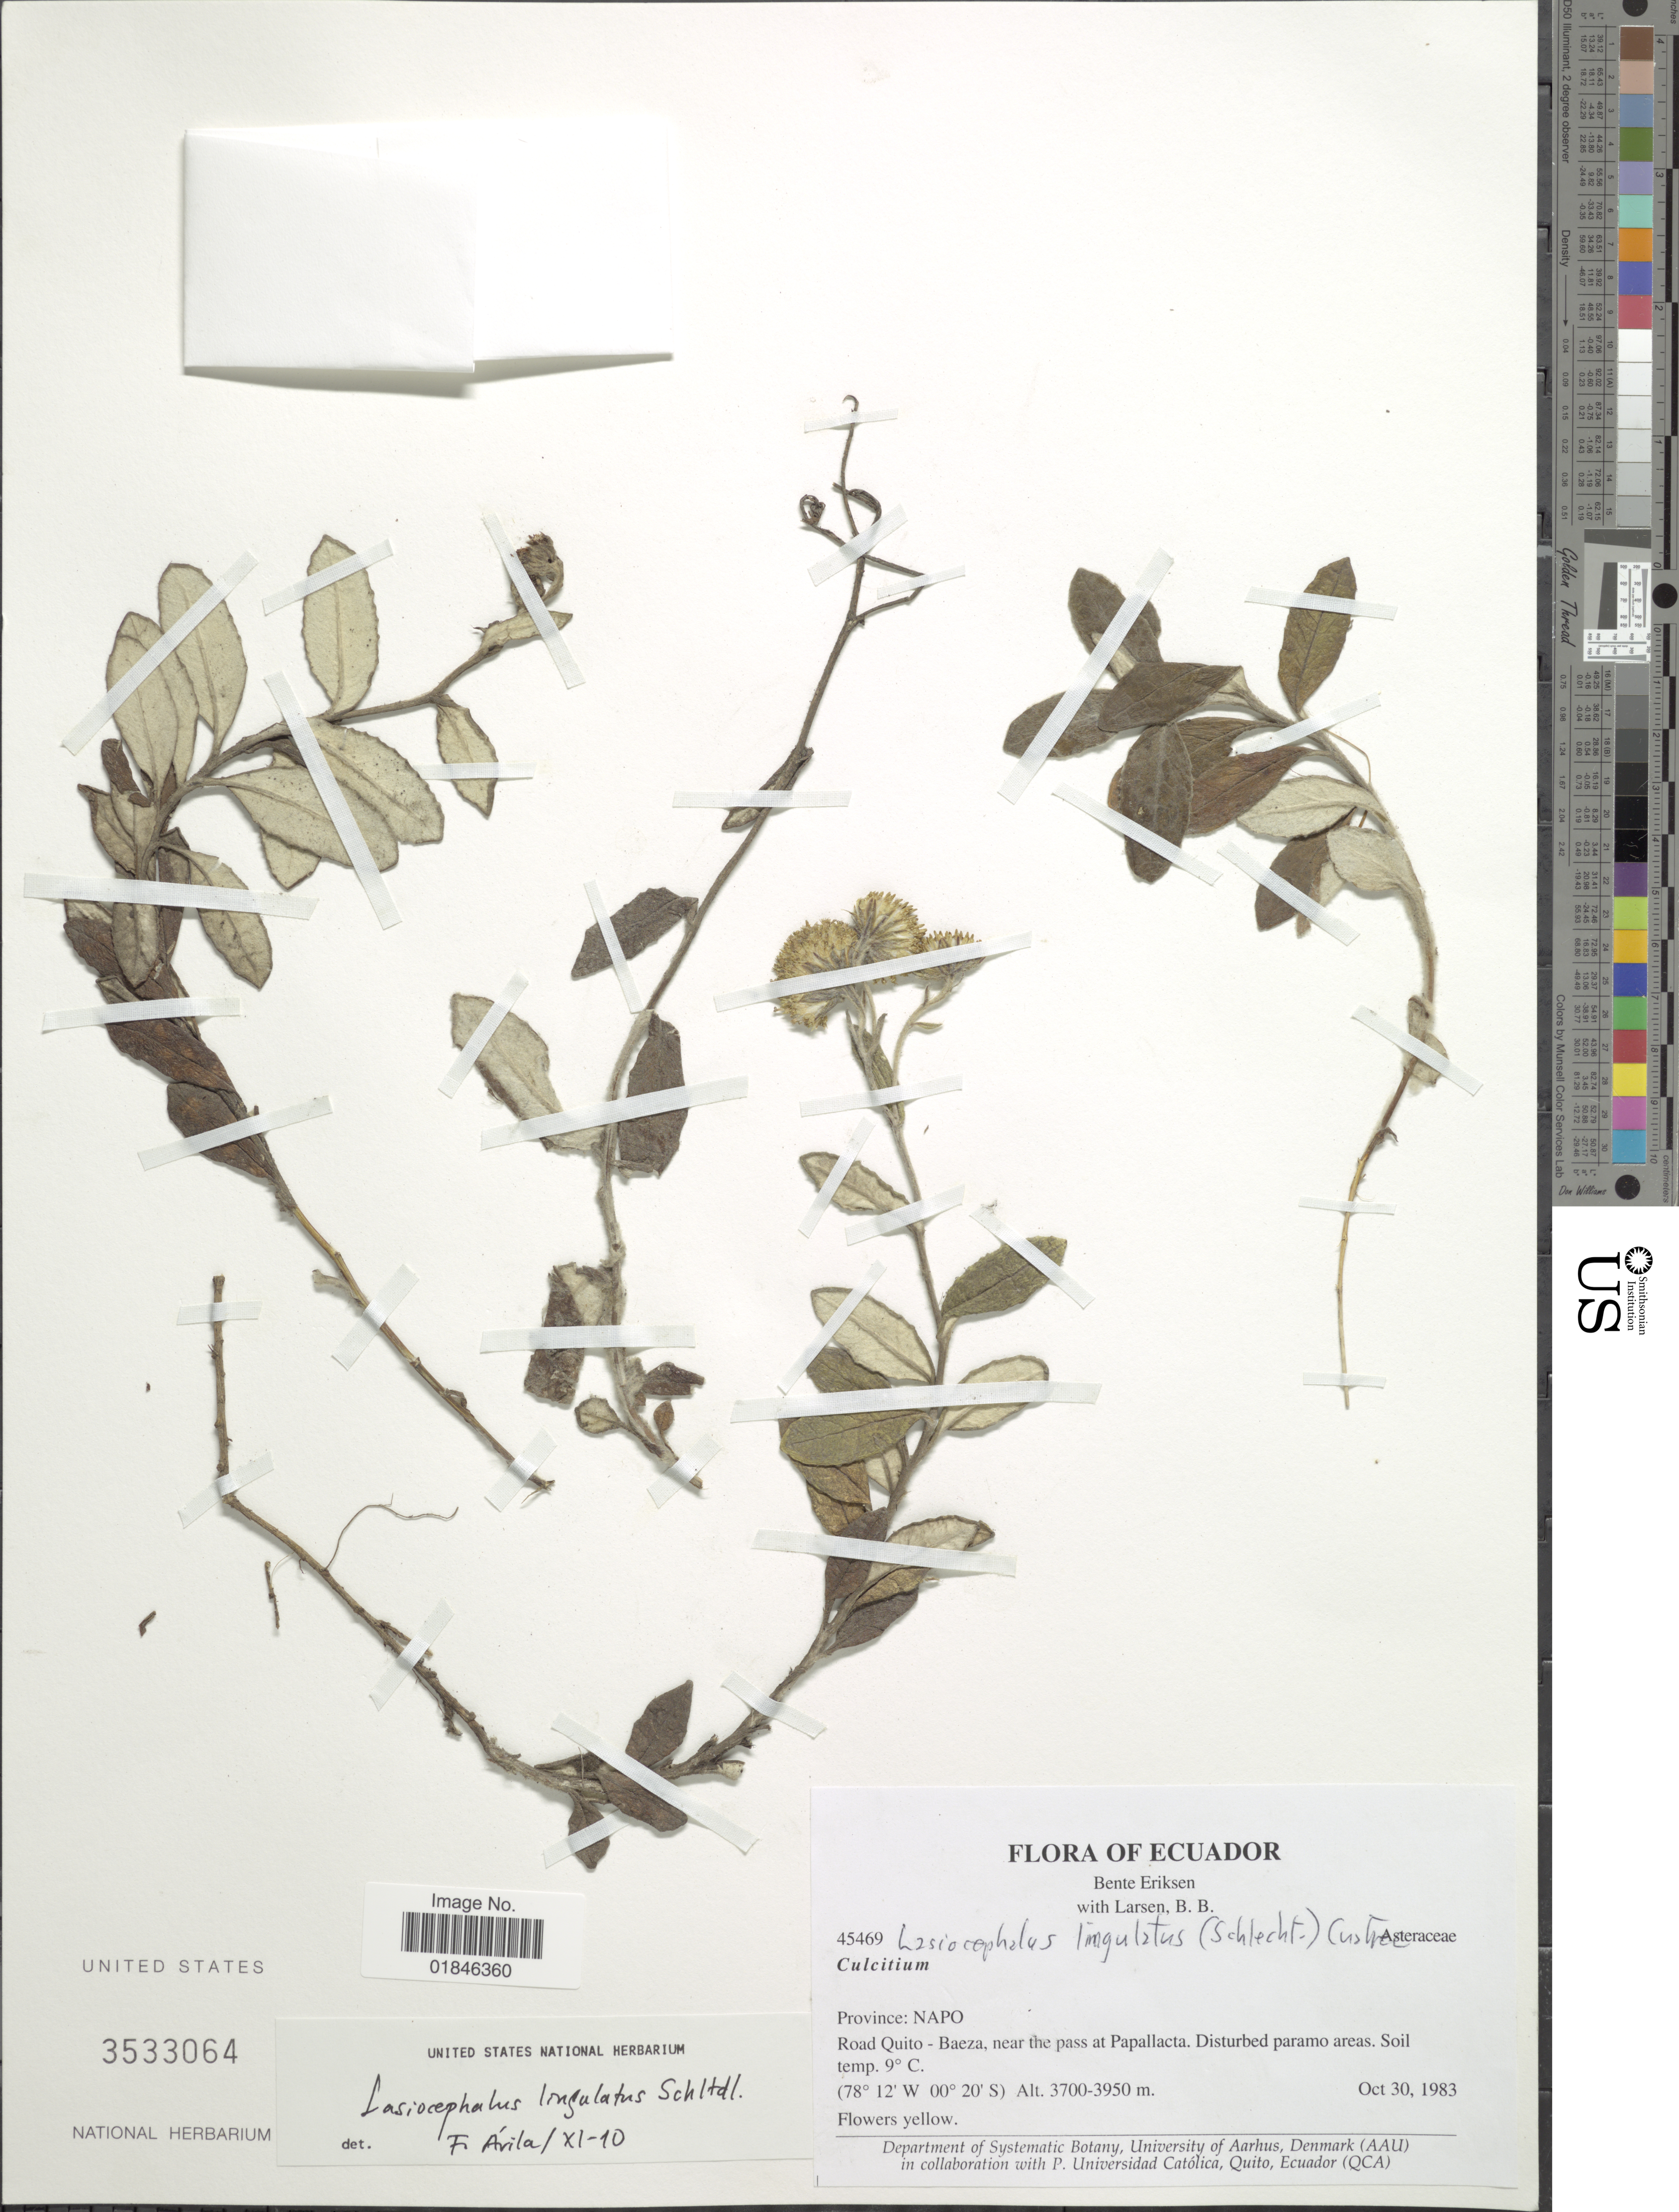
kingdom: Plantae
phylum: Tracheophyta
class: Magnoliopsida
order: Asterales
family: Asteraceae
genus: Senecio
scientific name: Senecio lingulatus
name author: (Schltdl.) Cuatrec.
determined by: Salomon, Luciana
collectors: B. Eriksen & B. Larsen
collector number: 45469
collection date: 1983-10-30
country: Ecuador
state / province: Napo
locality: Province: Napo. Road Quito - Baeza, near the pass at Papallacta.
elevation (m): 3700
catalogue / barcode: US 3533064